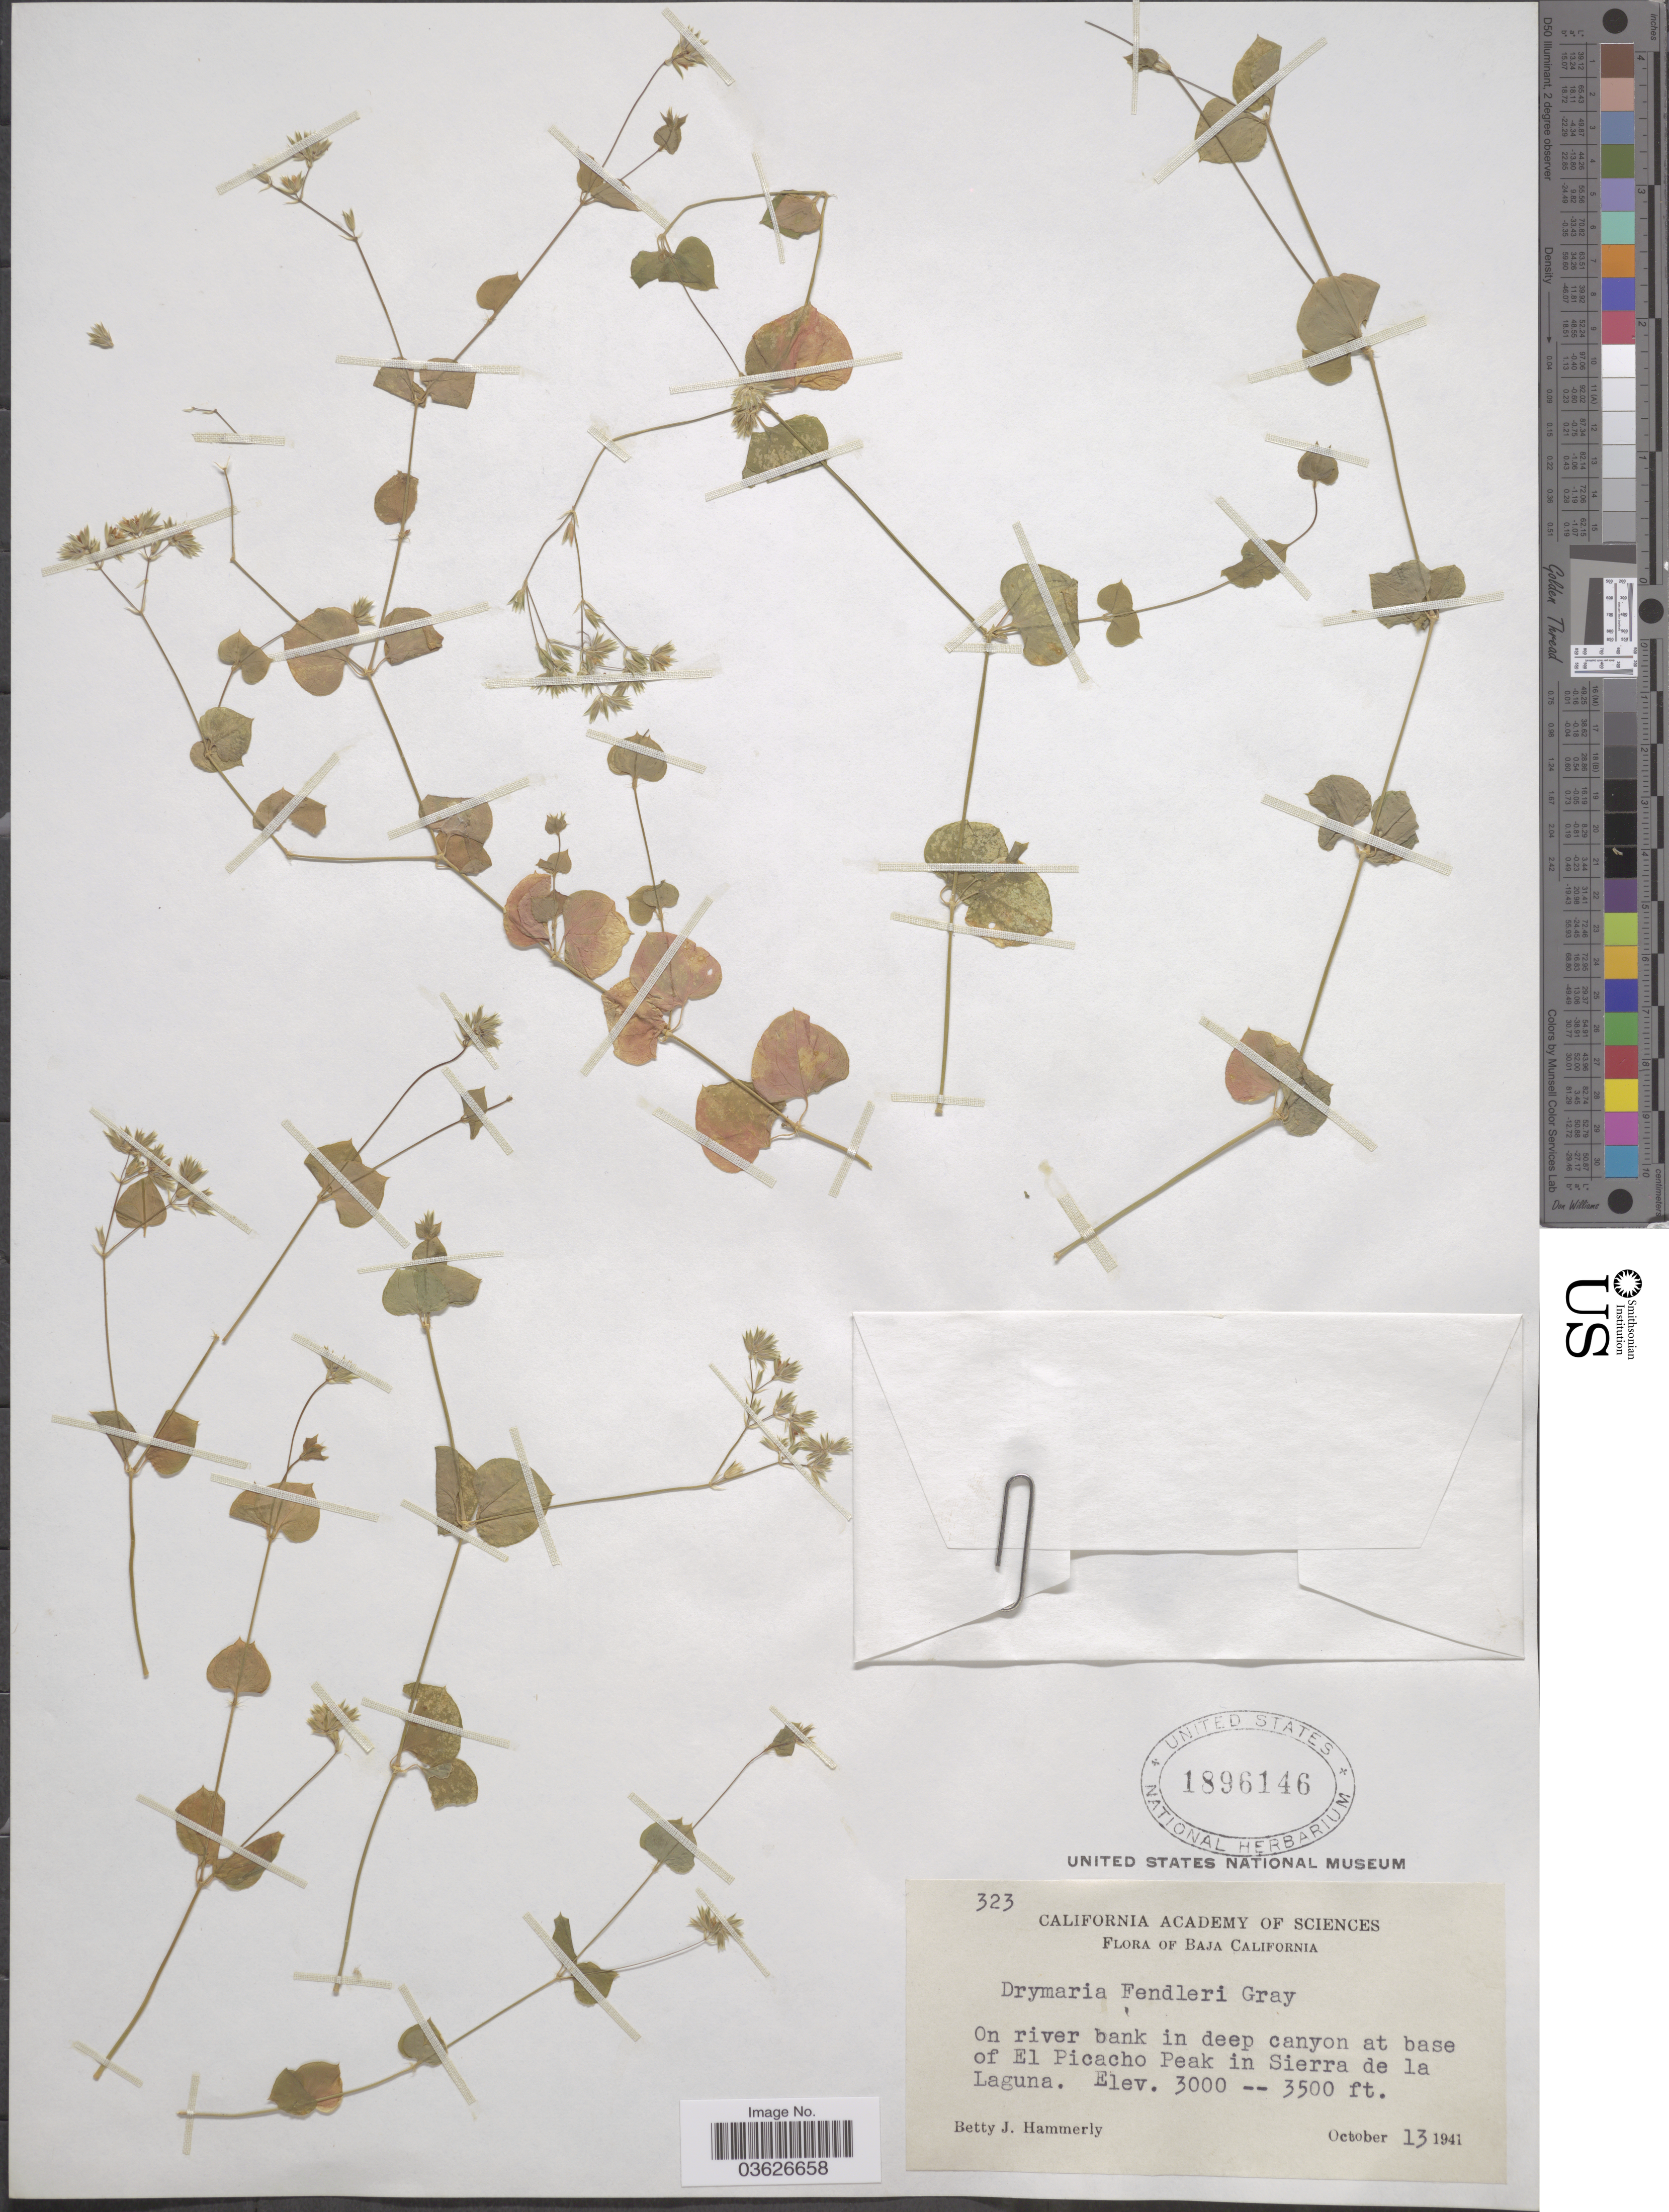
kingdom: Plantae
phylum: Tracheophyta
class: Magnoliopsida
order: Caryophyllales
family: Caryophyllaceae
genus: Drymaria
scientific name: Drymaria glandulosa var. perennis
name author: (M.E. Jones) Fosberg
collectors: B. J. Hammerly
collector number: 323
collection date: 1941-10-13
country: Mexico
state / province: Baja California Sur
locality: At base of El Picacho Peak in Sierra de la Laguna.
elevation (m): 914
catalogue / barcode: US 1896146